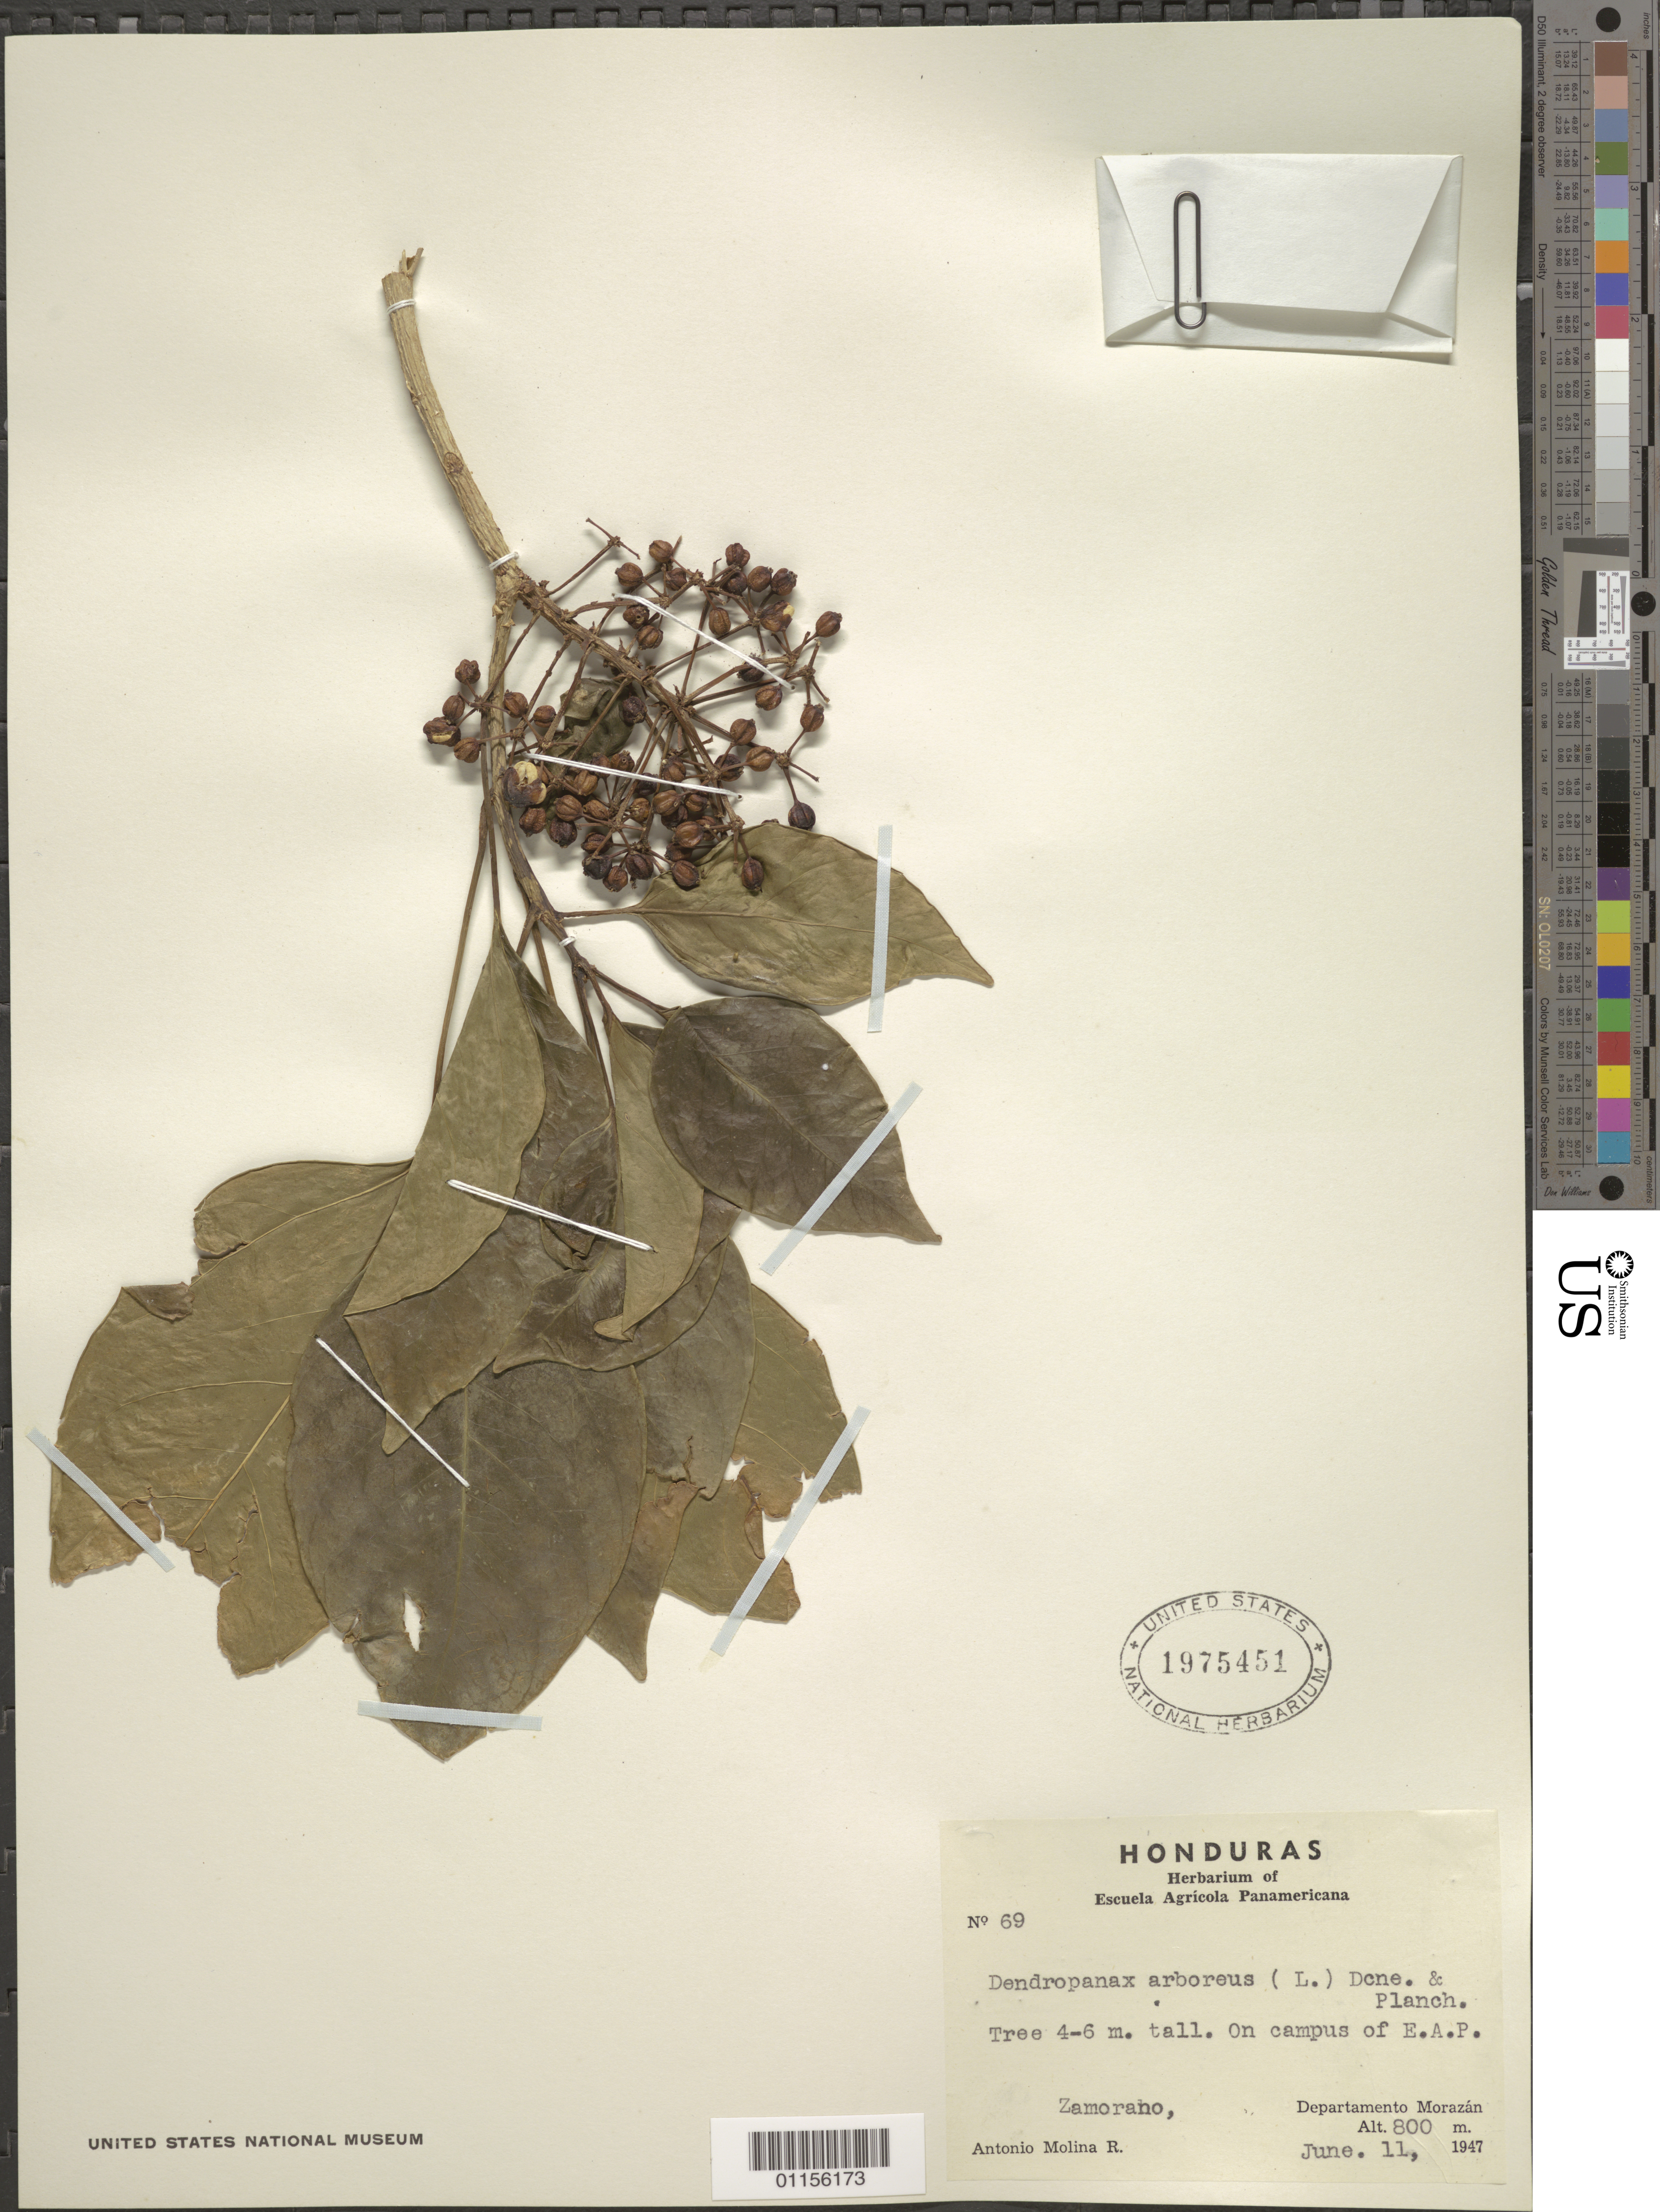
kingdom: Plantae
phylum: Tracheophyta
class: Magnoliopsida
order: Apiales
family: Araliaceae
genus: Dendropanax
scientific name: Dendropanax arboreus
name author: (L.) Decne. & Planch.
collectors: A. Molina R.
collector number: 69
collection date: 1947-06-11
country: Honduras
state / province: Fco. Morazán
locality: Zamorano.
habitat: Tree.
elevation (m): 800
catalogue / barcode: US 1975451